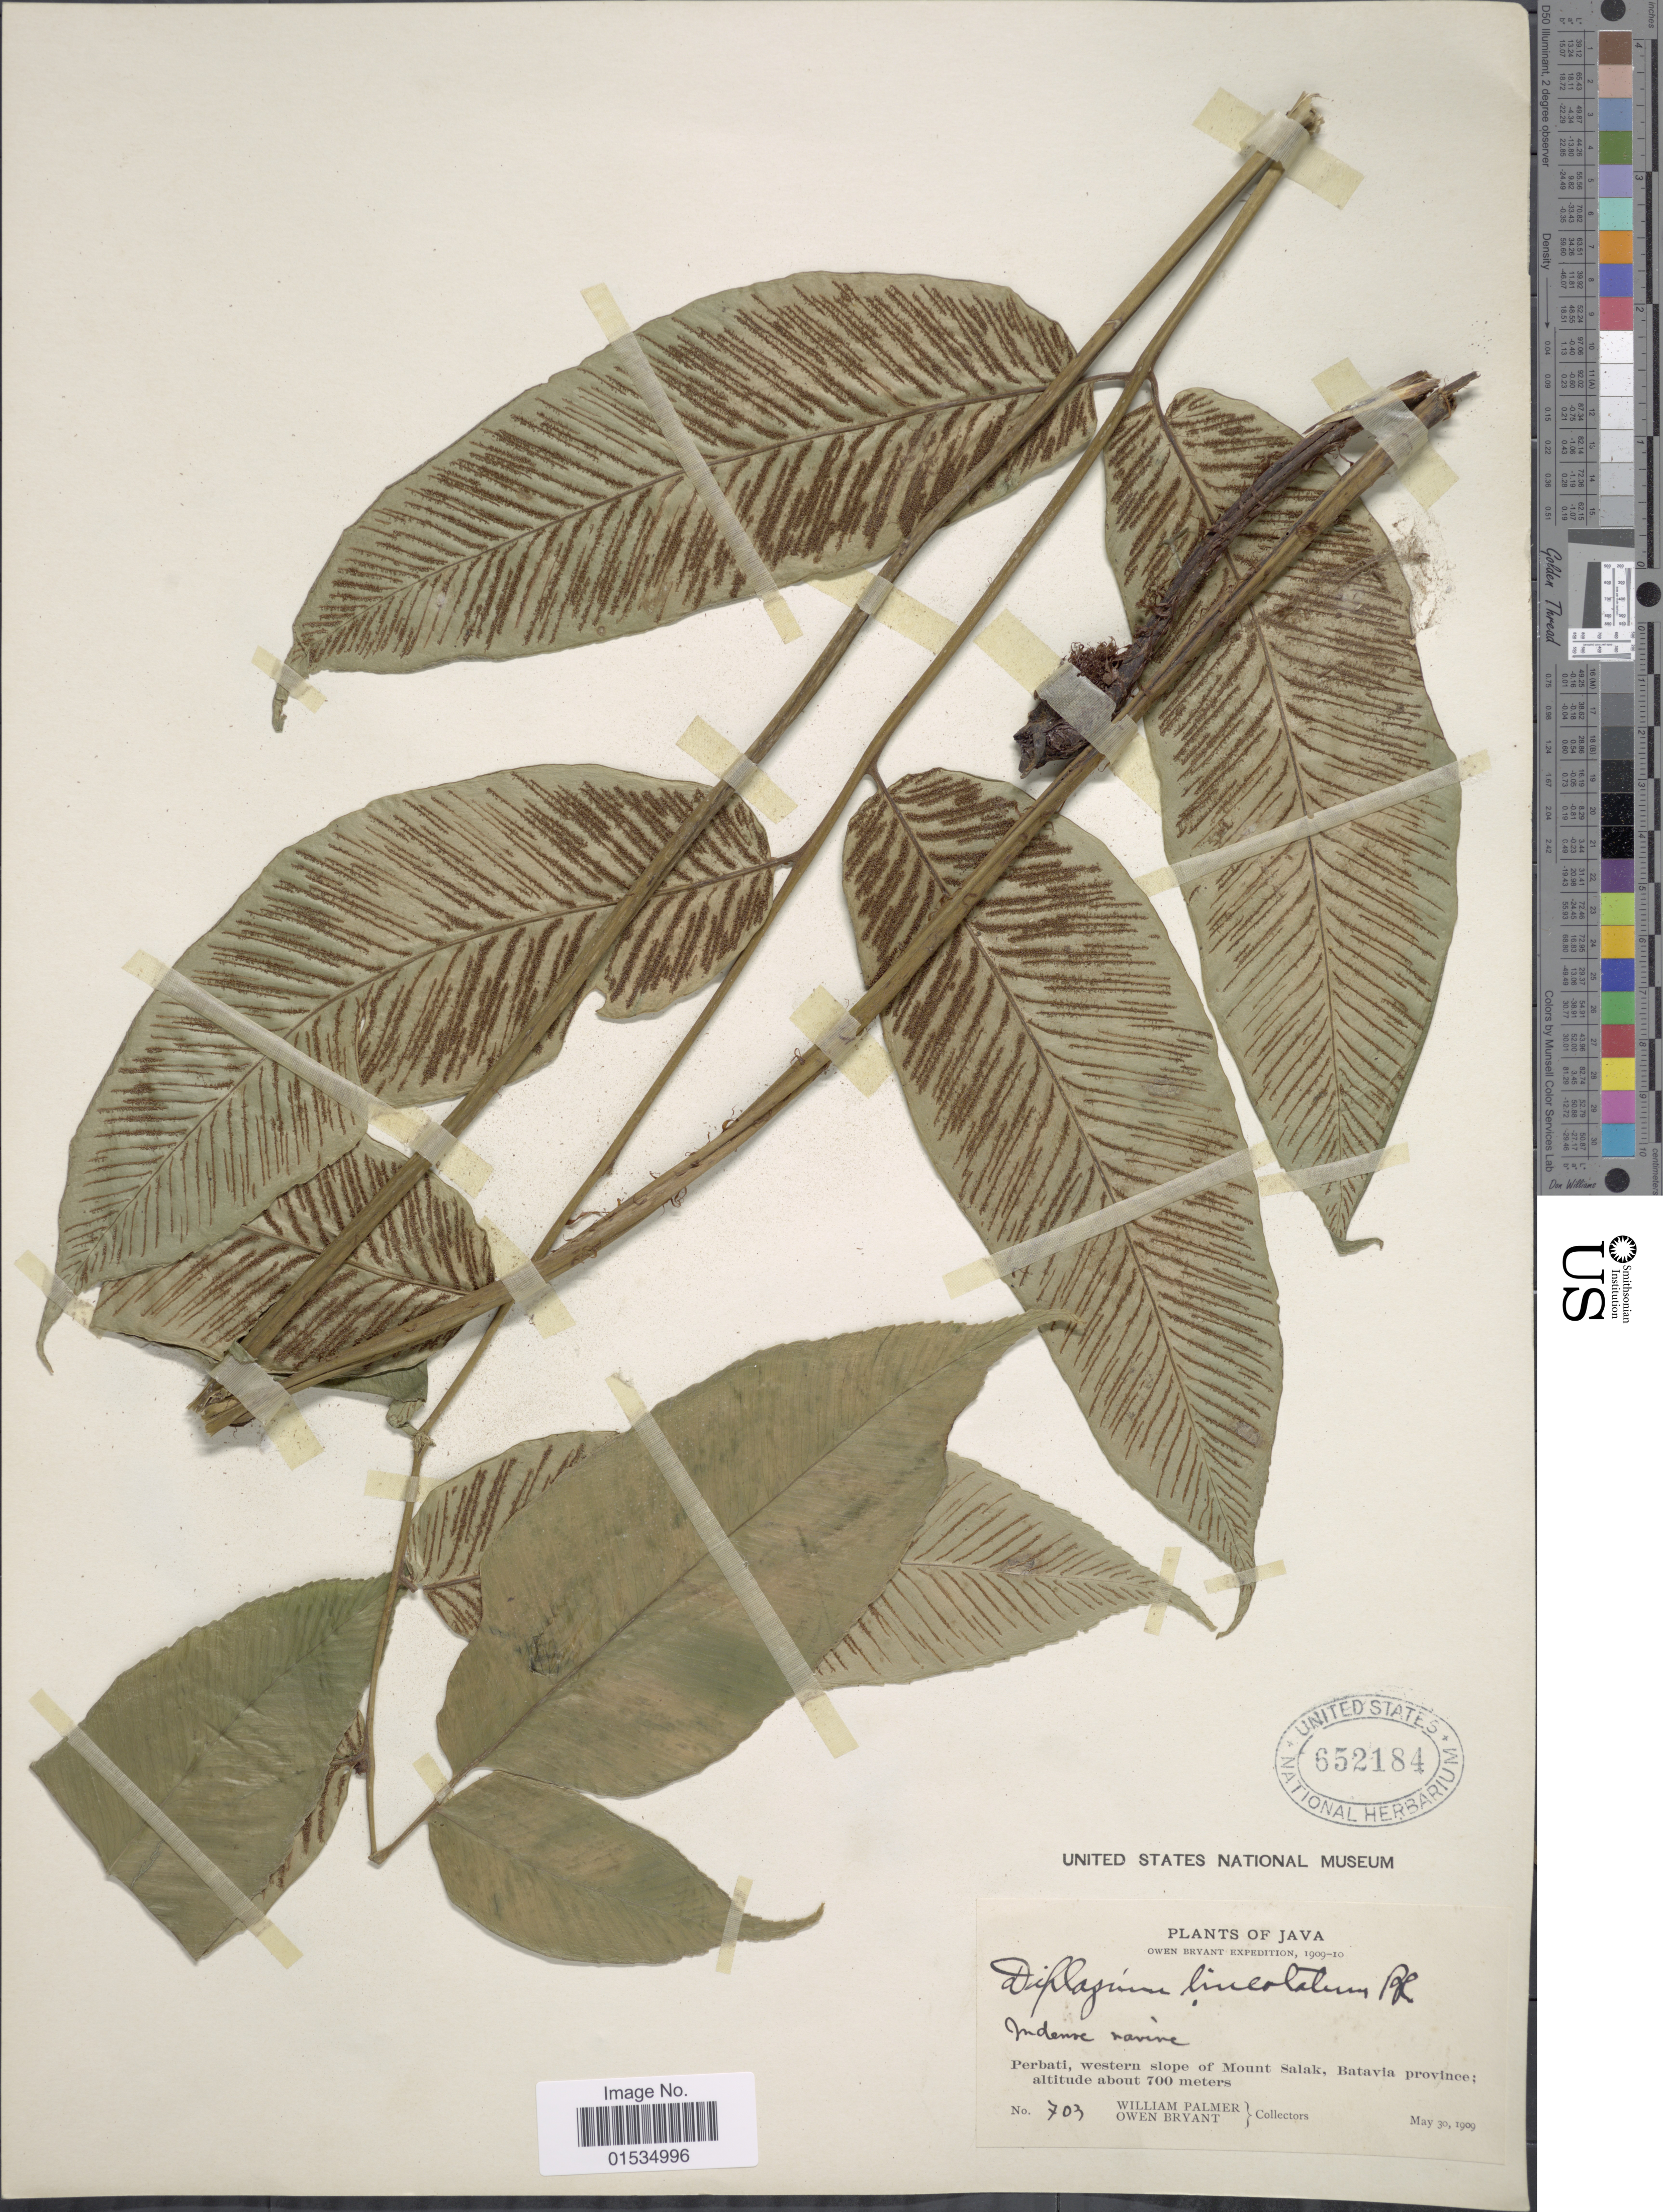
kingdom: Plantae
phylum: Tracheophyta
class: Polypodiopsida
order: Polypodiales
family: Athyriaceae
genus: Diplazium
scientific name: Diplazium fraxinifolium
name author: C. Presl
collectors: W. Palmer & O. Bryant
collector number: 703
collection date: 1909-05-30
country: Indonesia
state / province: Java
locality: Perbati, Western slope in Mount Salak, Batavia Province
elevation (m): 700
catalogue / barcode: US 652184